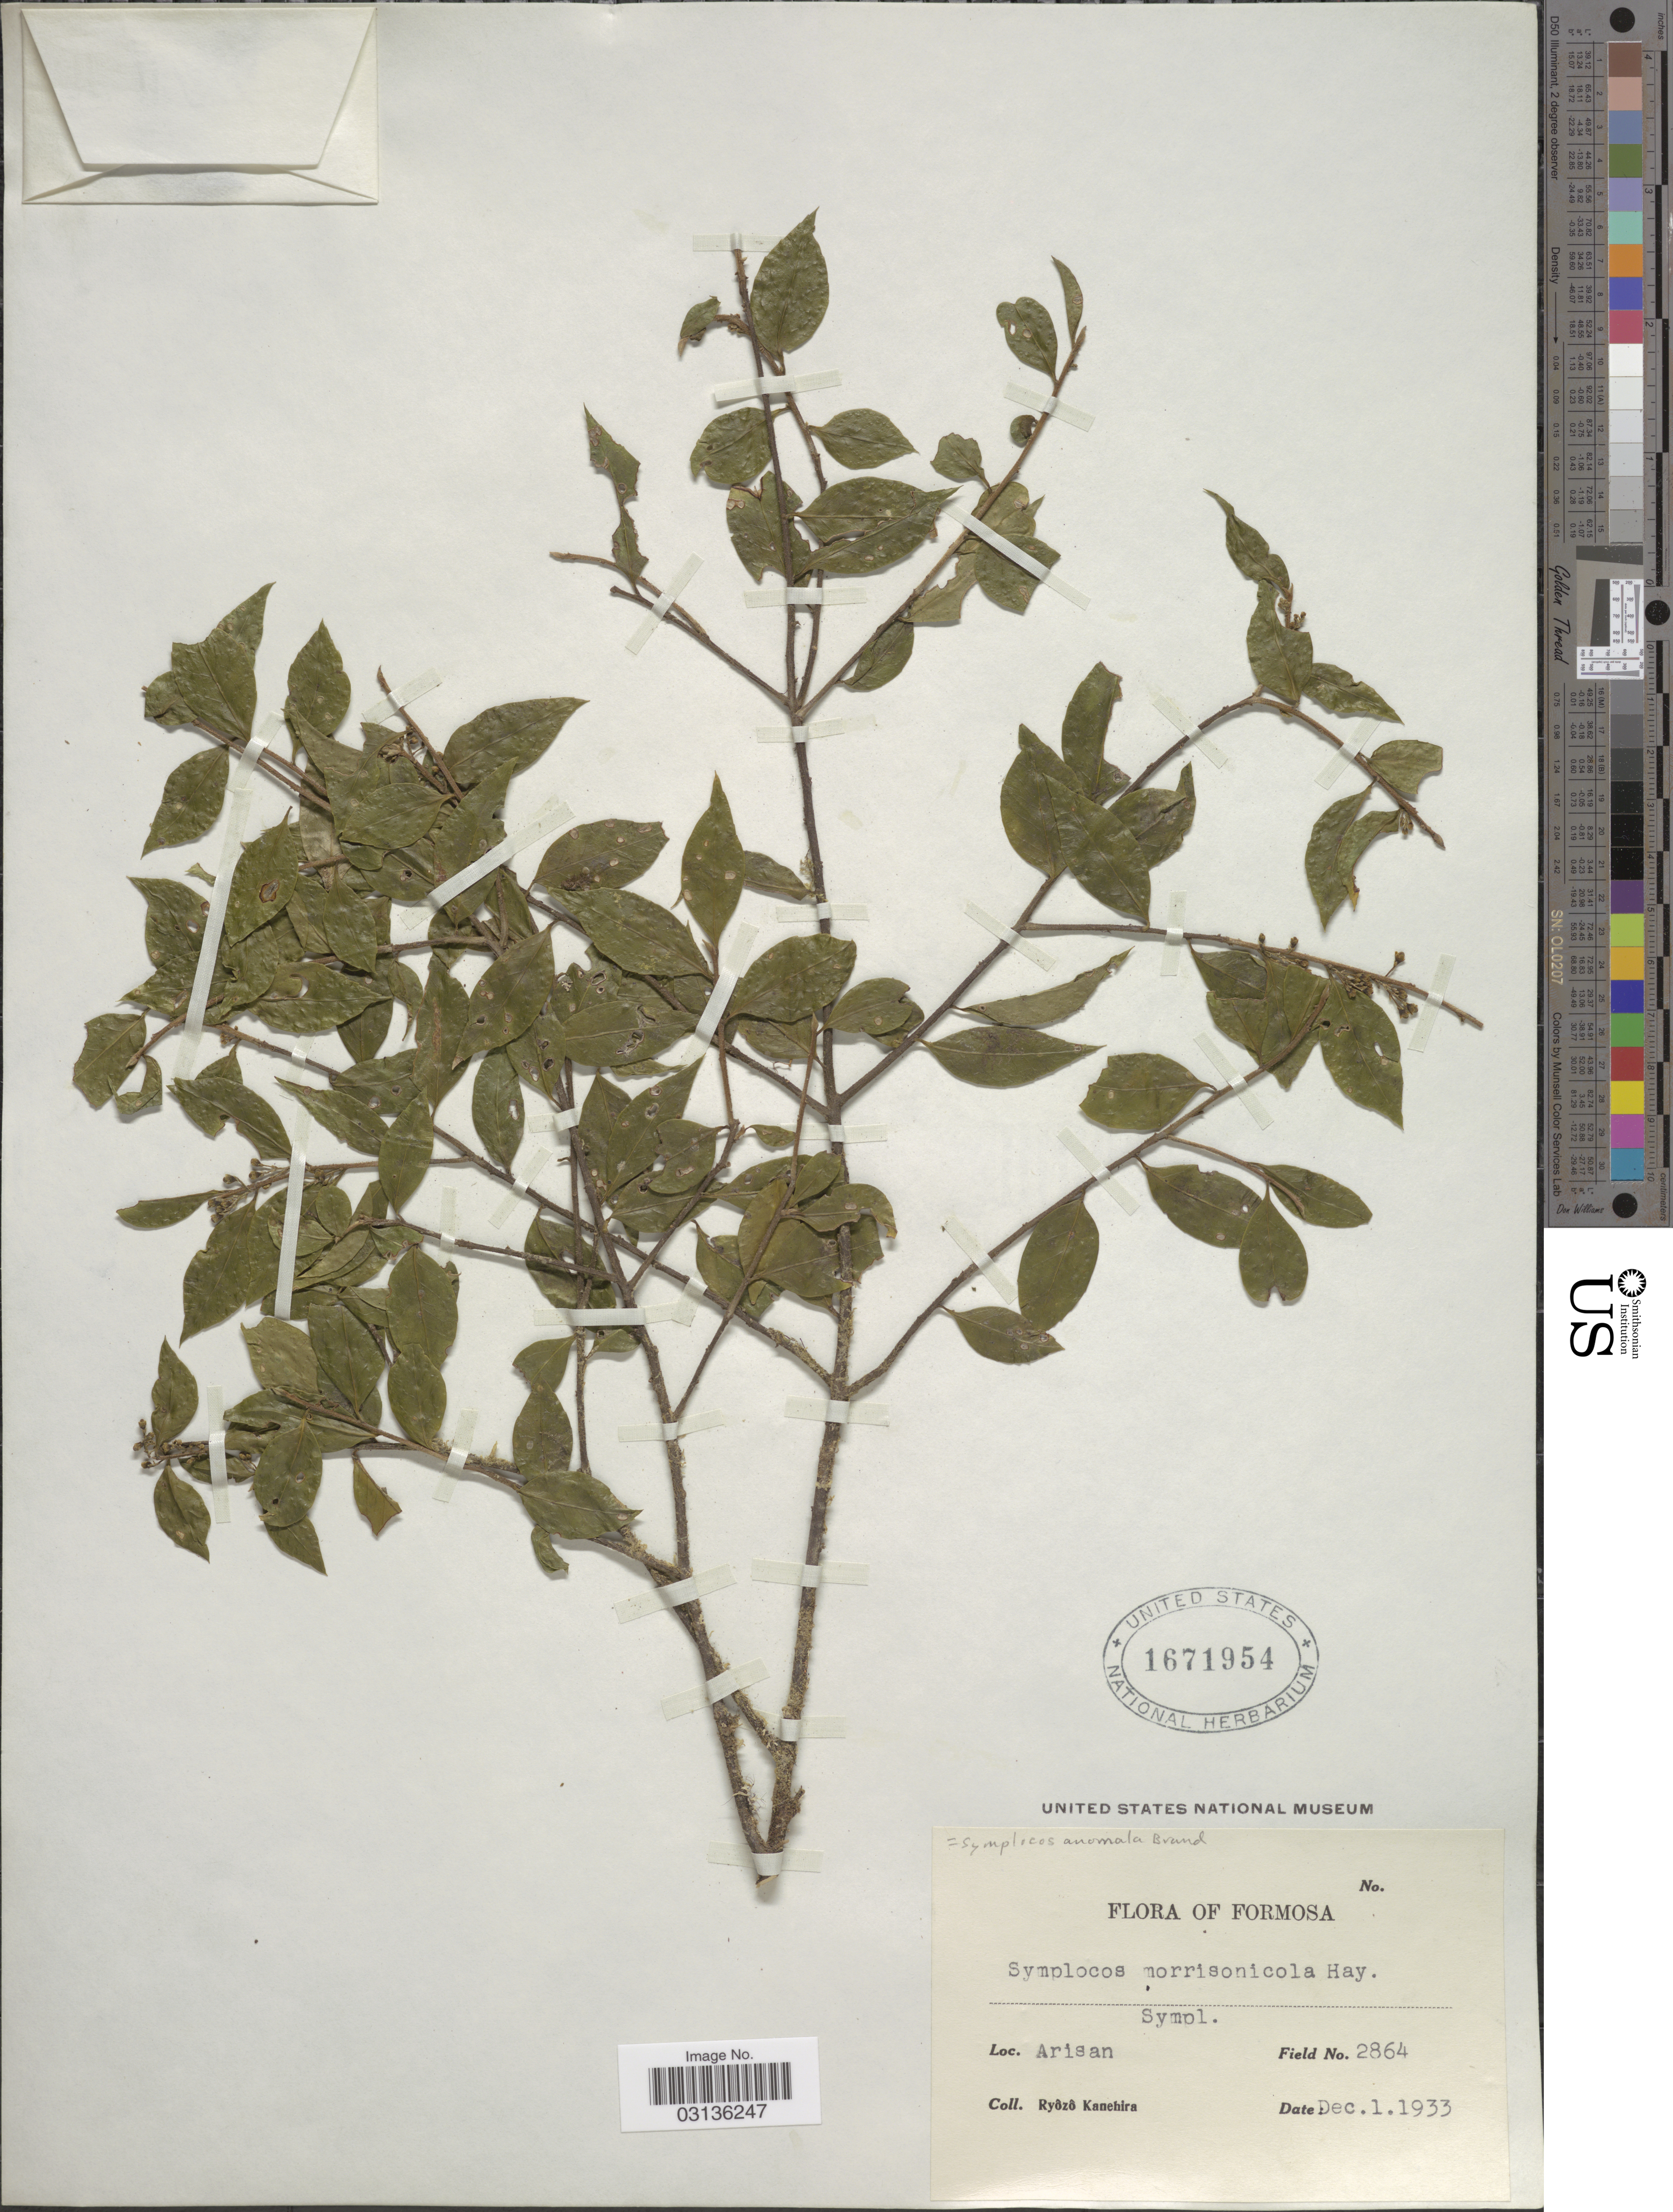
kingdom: Plantae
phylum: Tracheophyta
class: Magnoliopsida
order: Ericales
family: Symplocaceae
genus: Symplocos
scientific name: Symplocos anomala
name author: Brand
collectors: R. Kanehira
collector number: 2864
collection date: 1933-12-01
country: Taiwan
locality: Formosa. Arisan.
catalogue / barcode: US 1671954